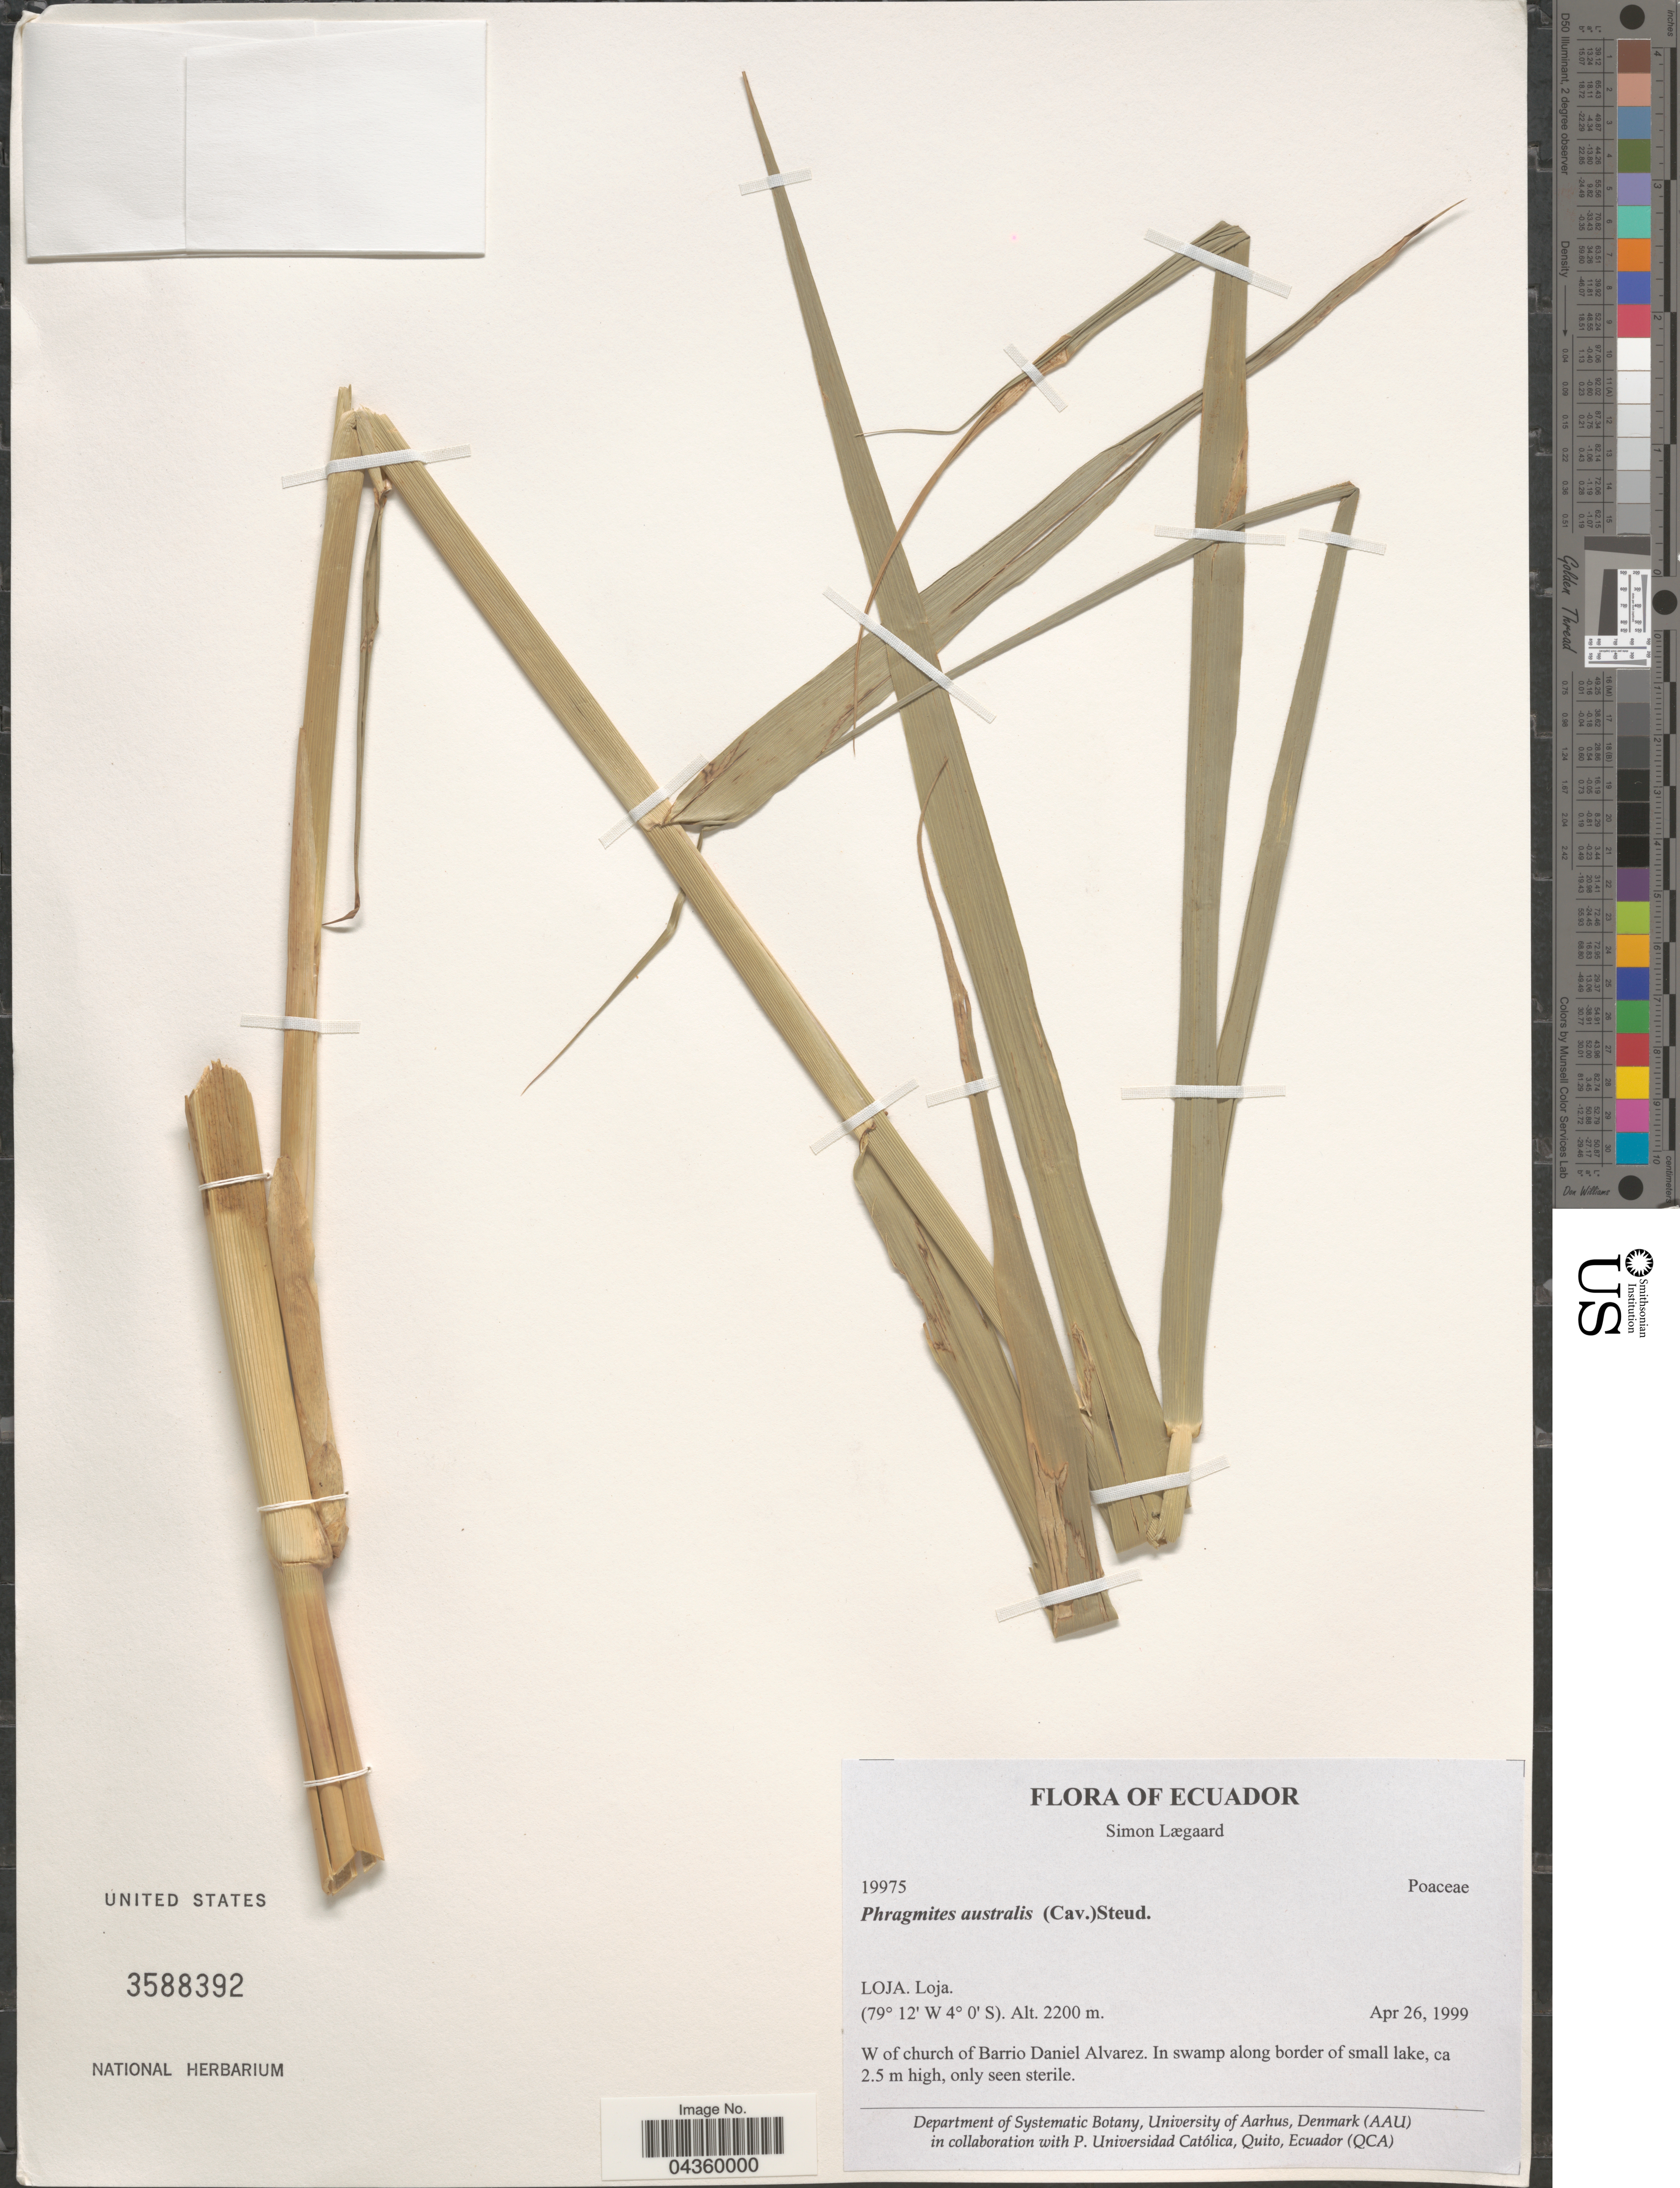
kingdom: Plantae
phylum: Tracheophyta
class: Liliopsida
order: Poales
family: Poaceae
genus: Phragmites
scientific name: Phragmites australis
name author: (Cav.) Trin. ex Steud.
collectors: S. Lægaard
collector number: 19975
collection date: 1999-04-26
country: Ecuador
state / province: Loja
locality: Loja.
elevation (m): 2200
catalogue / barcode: US 3588392